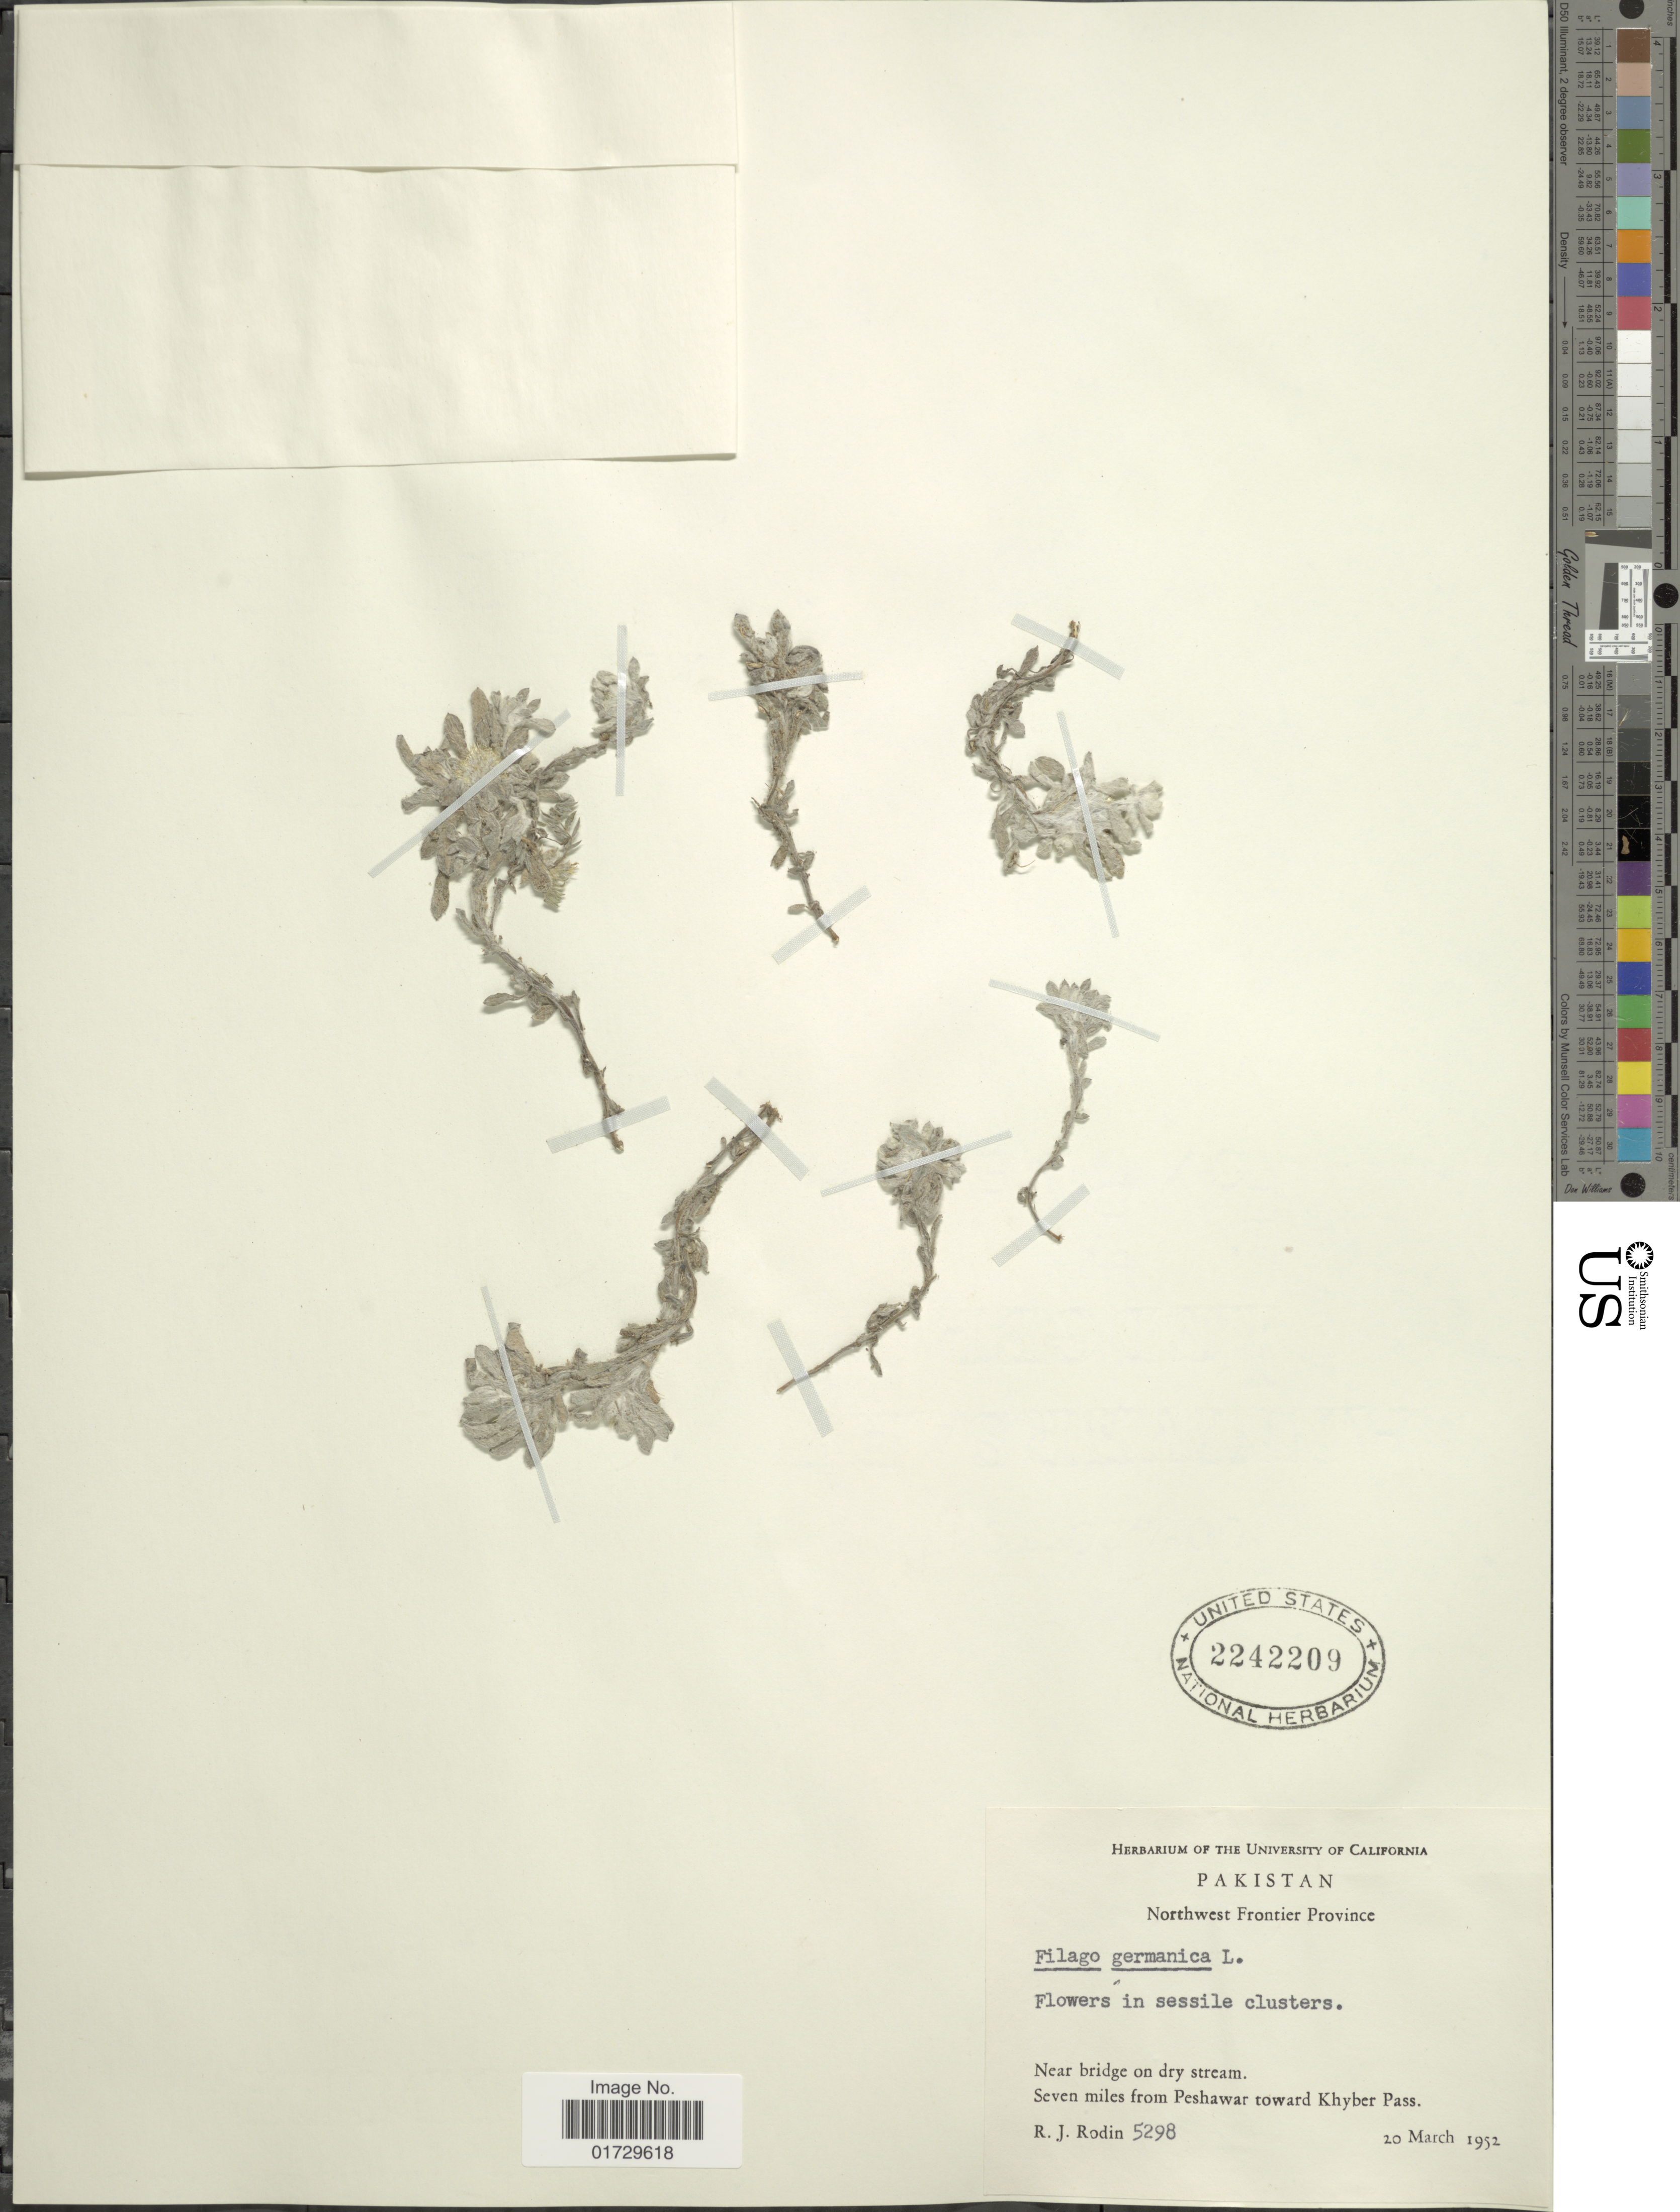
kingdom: Plantae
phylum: Tracheophyta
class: Magnoliopsida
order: Asterales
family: Asteraceae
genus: Filago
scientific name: Filago germanica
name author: (L.) Huds.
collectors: R. J. Rodin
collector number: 5298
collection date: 1952-03-20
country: Pakistan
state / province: Khyber Pakhtunkhwa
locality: Northwest Frontier Provimce. Seven miles from Peshawar toward Khyber Pass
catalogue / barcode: US 2242209